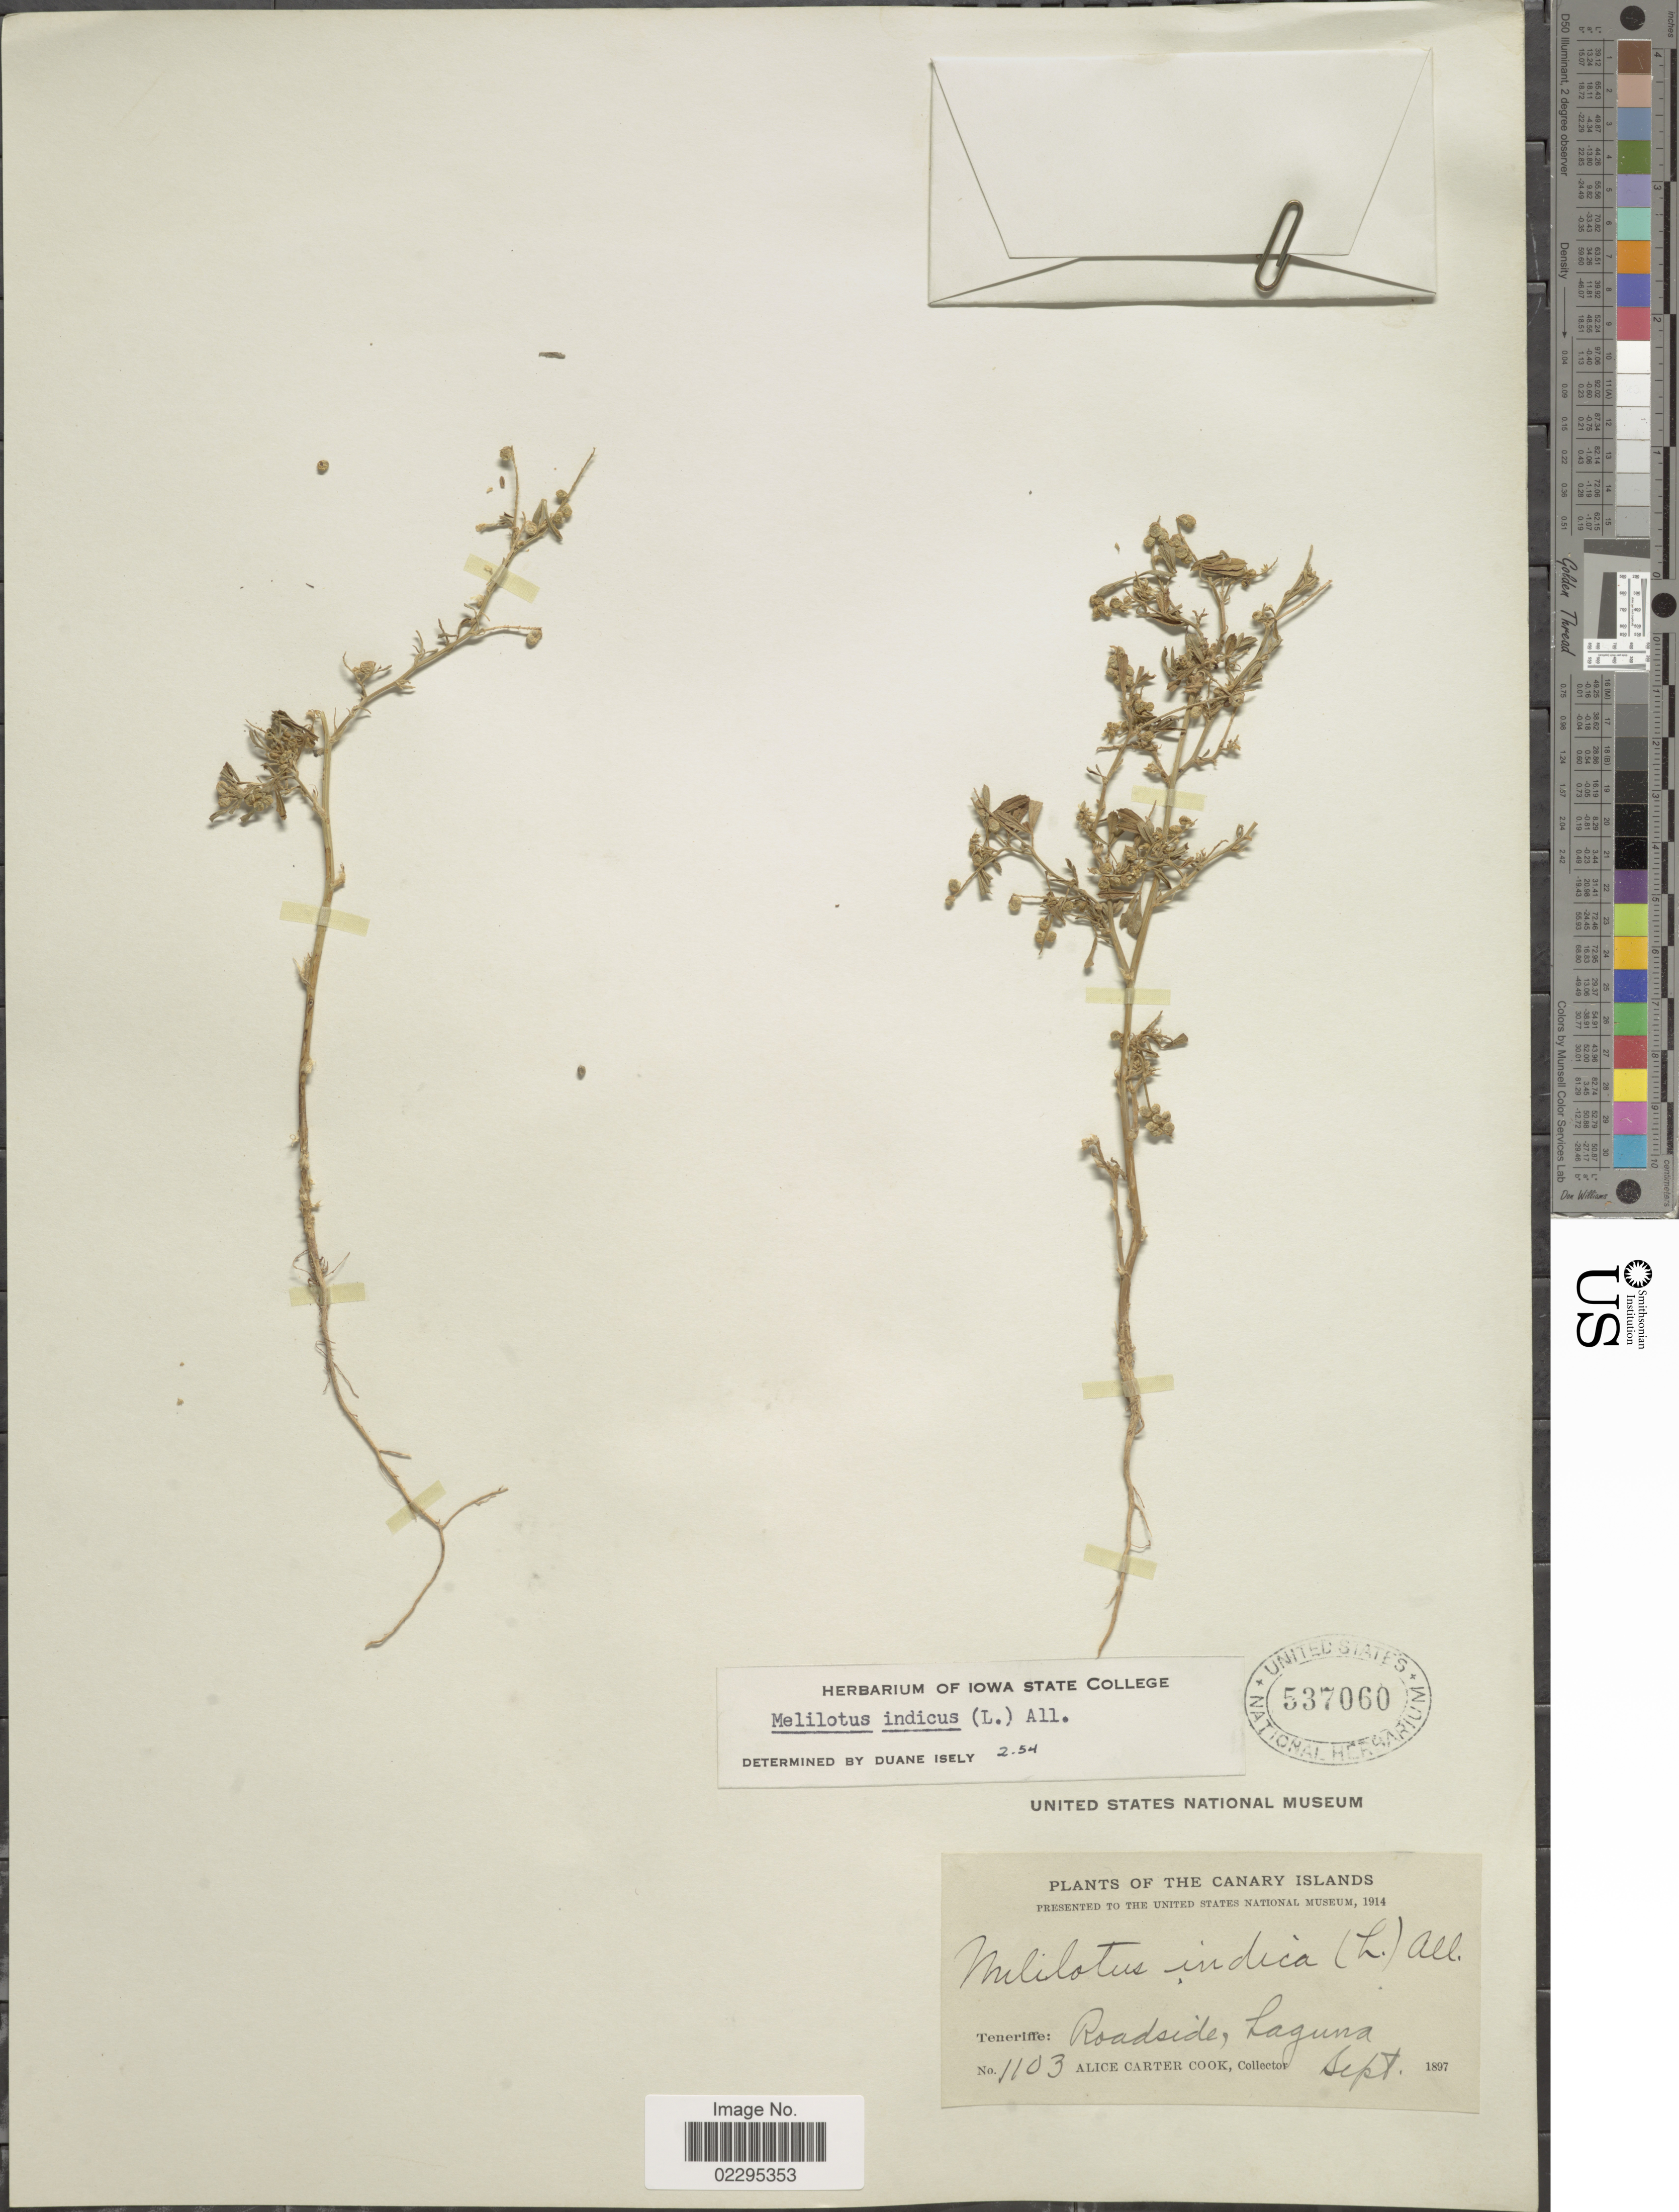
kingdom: Plantae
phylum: Tracheophyta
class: Magnoliopsida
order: Fabales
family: Fabaceae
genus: Melilotus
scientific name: Melilotus indicus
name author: (L.) All.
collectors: Alice C. Cook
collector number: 1103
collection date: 1897-09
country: Spain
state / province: Canarias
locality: Canary Islands, Teneriffe: Roadside, Laguna.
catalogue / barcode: US 537060